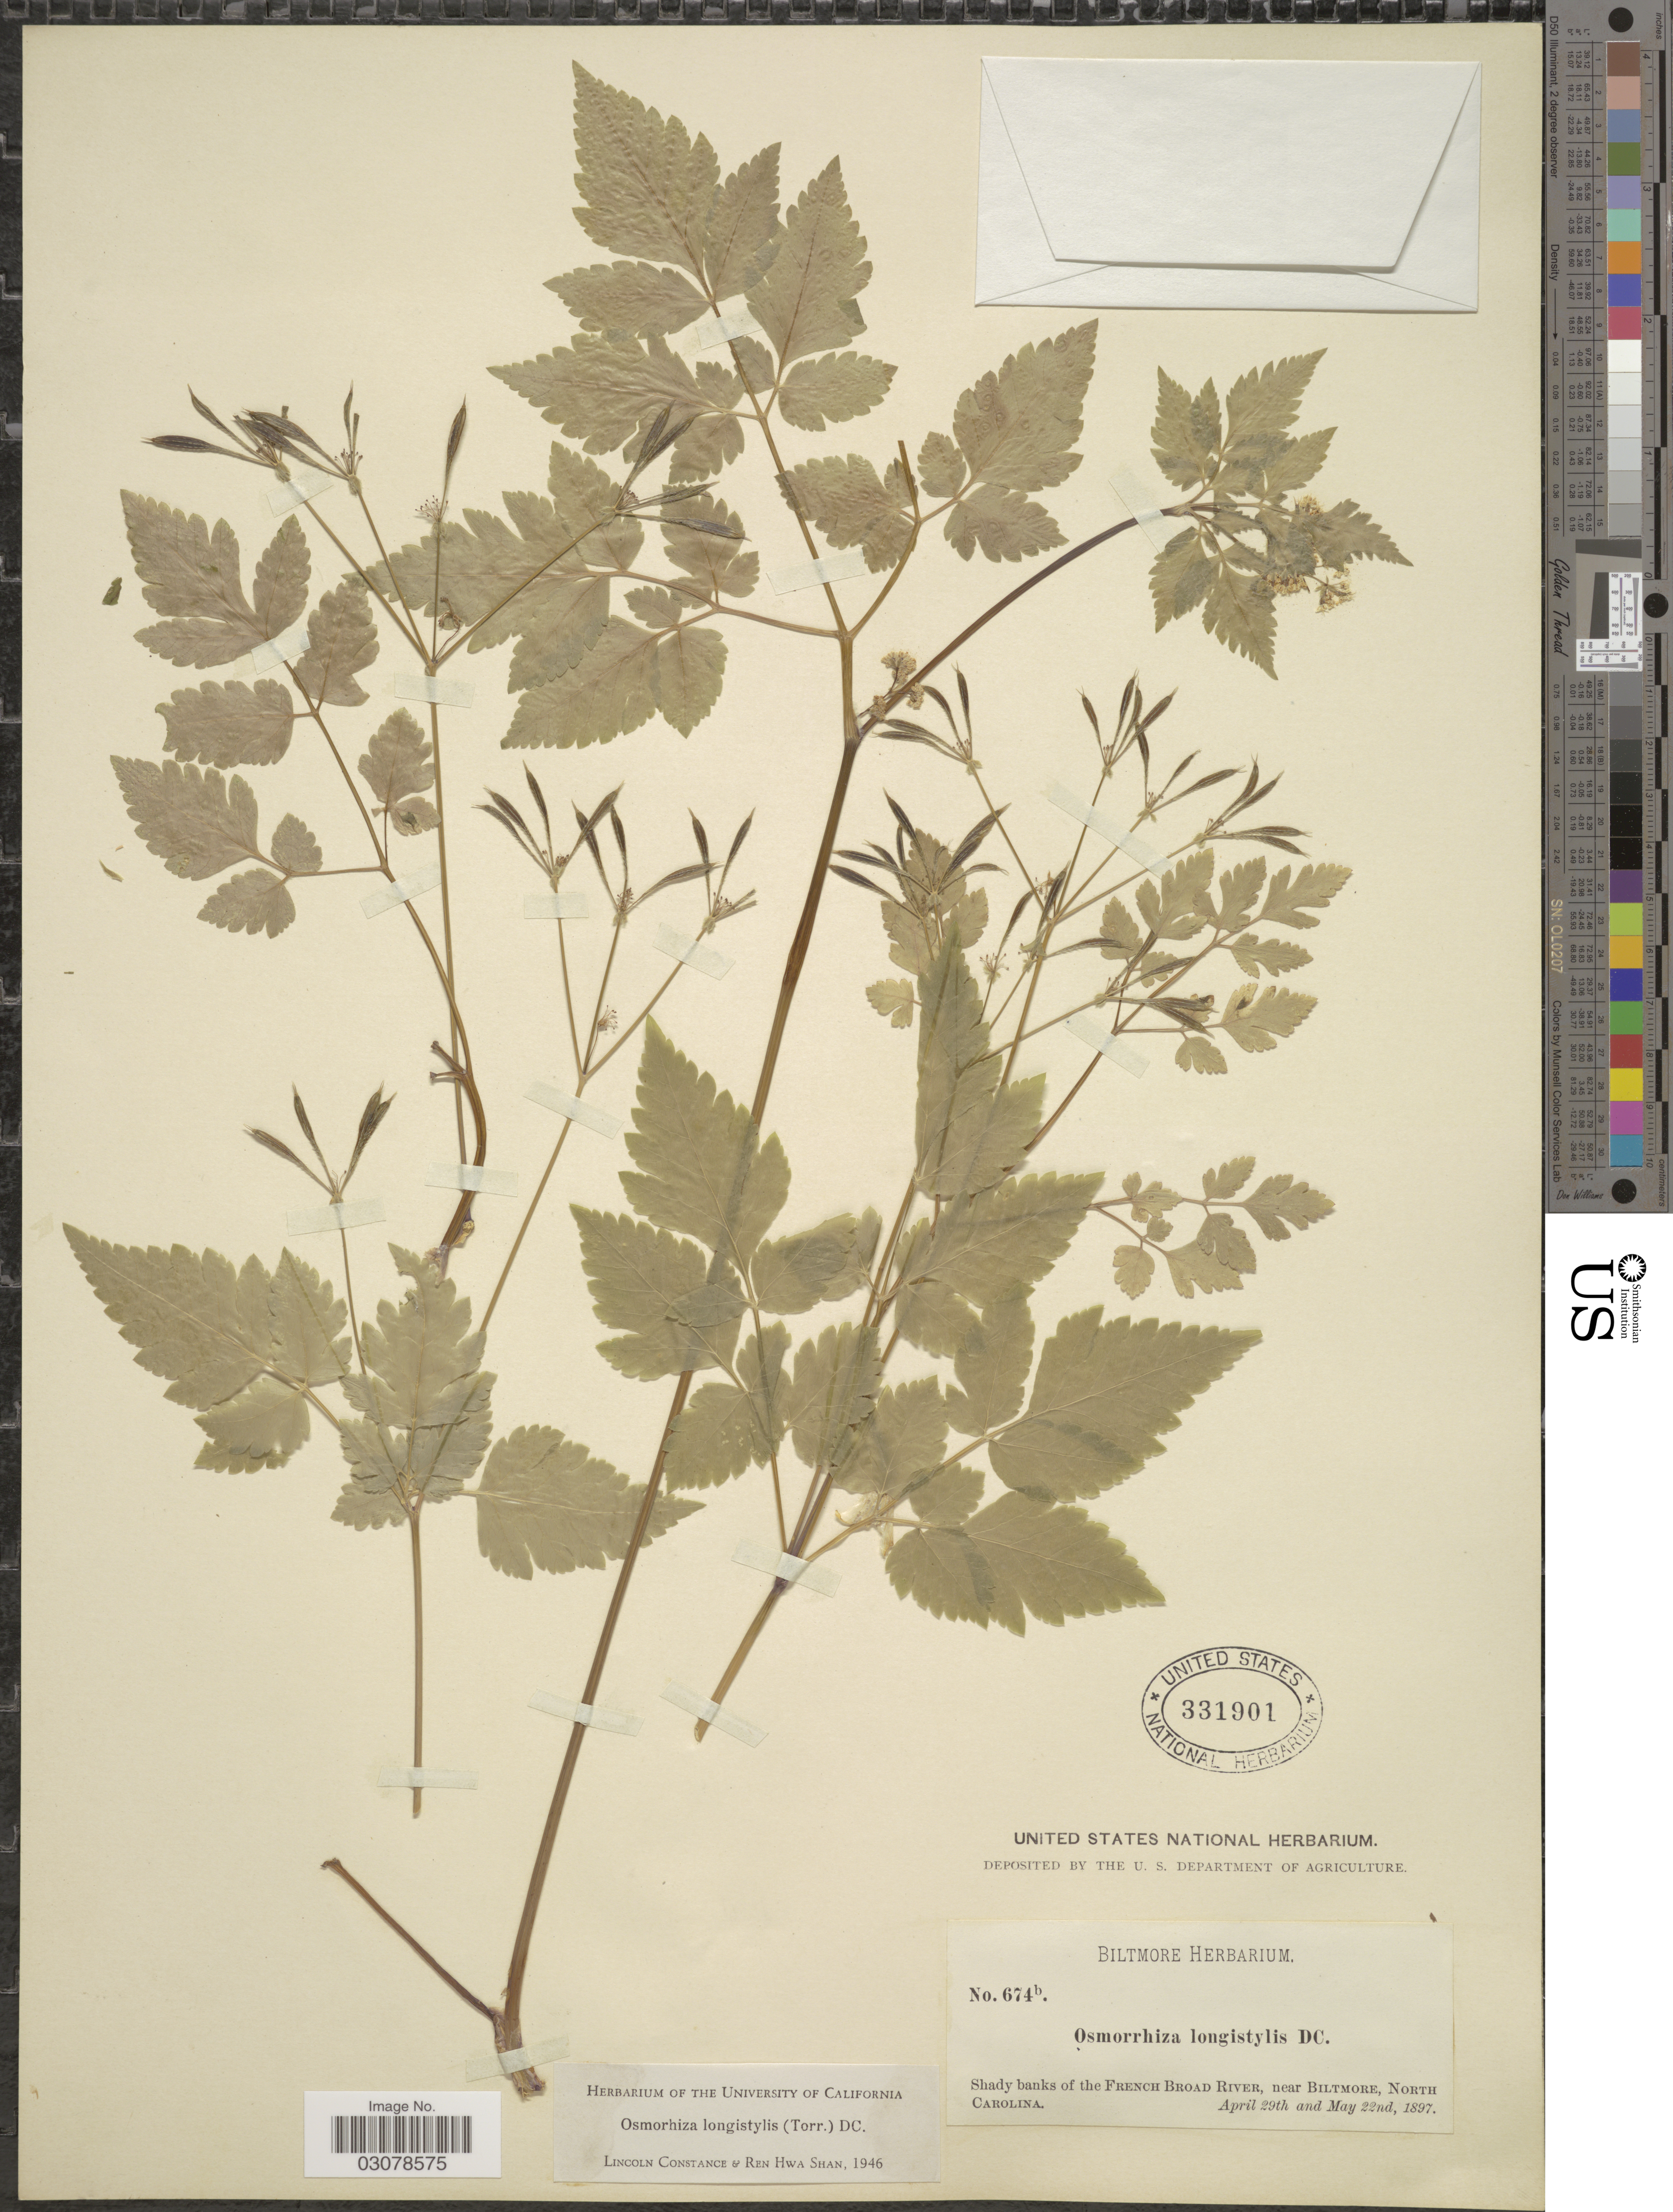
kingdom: Plantae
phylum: Tracheophyta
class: Magnoliopsida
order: Apiales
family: Apiaceae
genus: Osmorhiza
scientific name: Osmorhiza longistylis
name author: (Torr.) DC.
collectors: ex herb. Biltmore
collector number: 674b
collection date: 1897-04-29/1897-05-22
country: United States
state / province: North Carolina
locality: Shady banks of the French Broad River, near Biltmore.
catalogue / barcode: US 331901